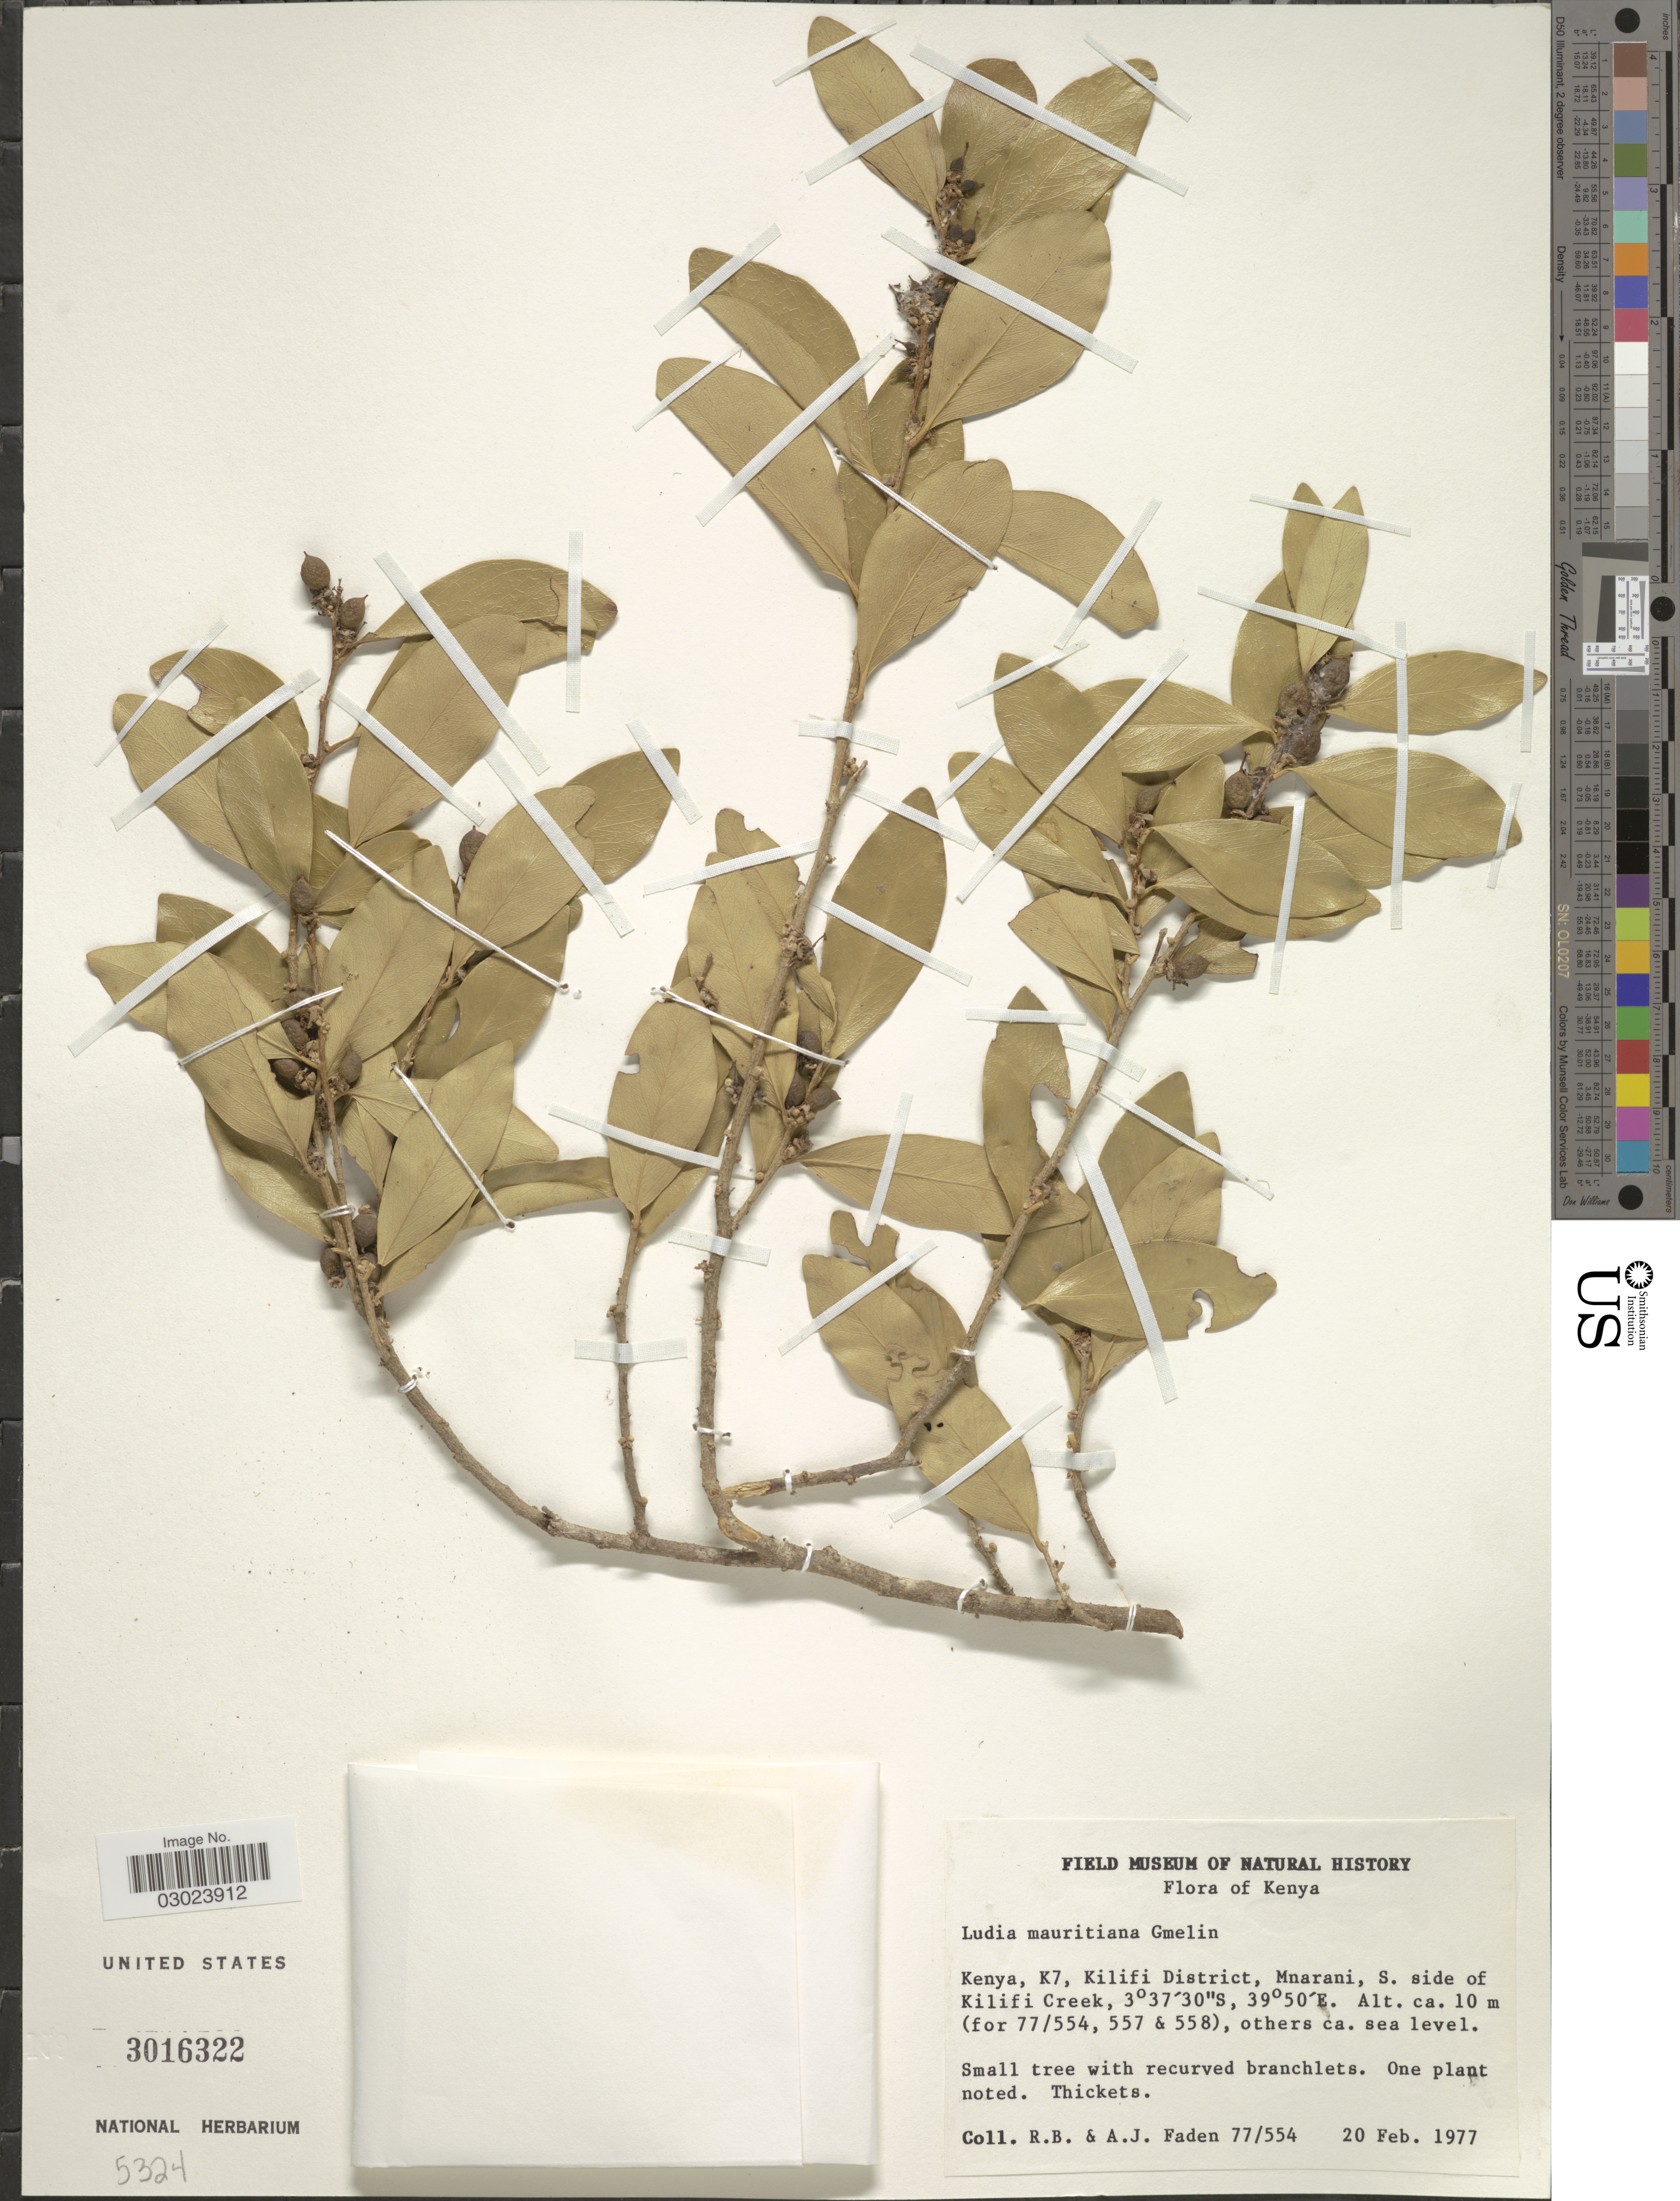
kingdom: Plantae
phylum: Tracheophyta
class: Magnoliopsida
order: Malpighiales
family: Salicaceae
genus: Ludia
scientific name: Ludia sessiliflora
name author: Lam.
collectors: R. B. Faden & A. J. Faden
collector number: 77/554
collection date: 1977-02-20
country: Kenya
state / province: Kilifi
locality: K7, Kilifi District, Mnarani, S. side of Kilifi Creek.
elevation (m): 10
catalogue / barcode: US 3016322